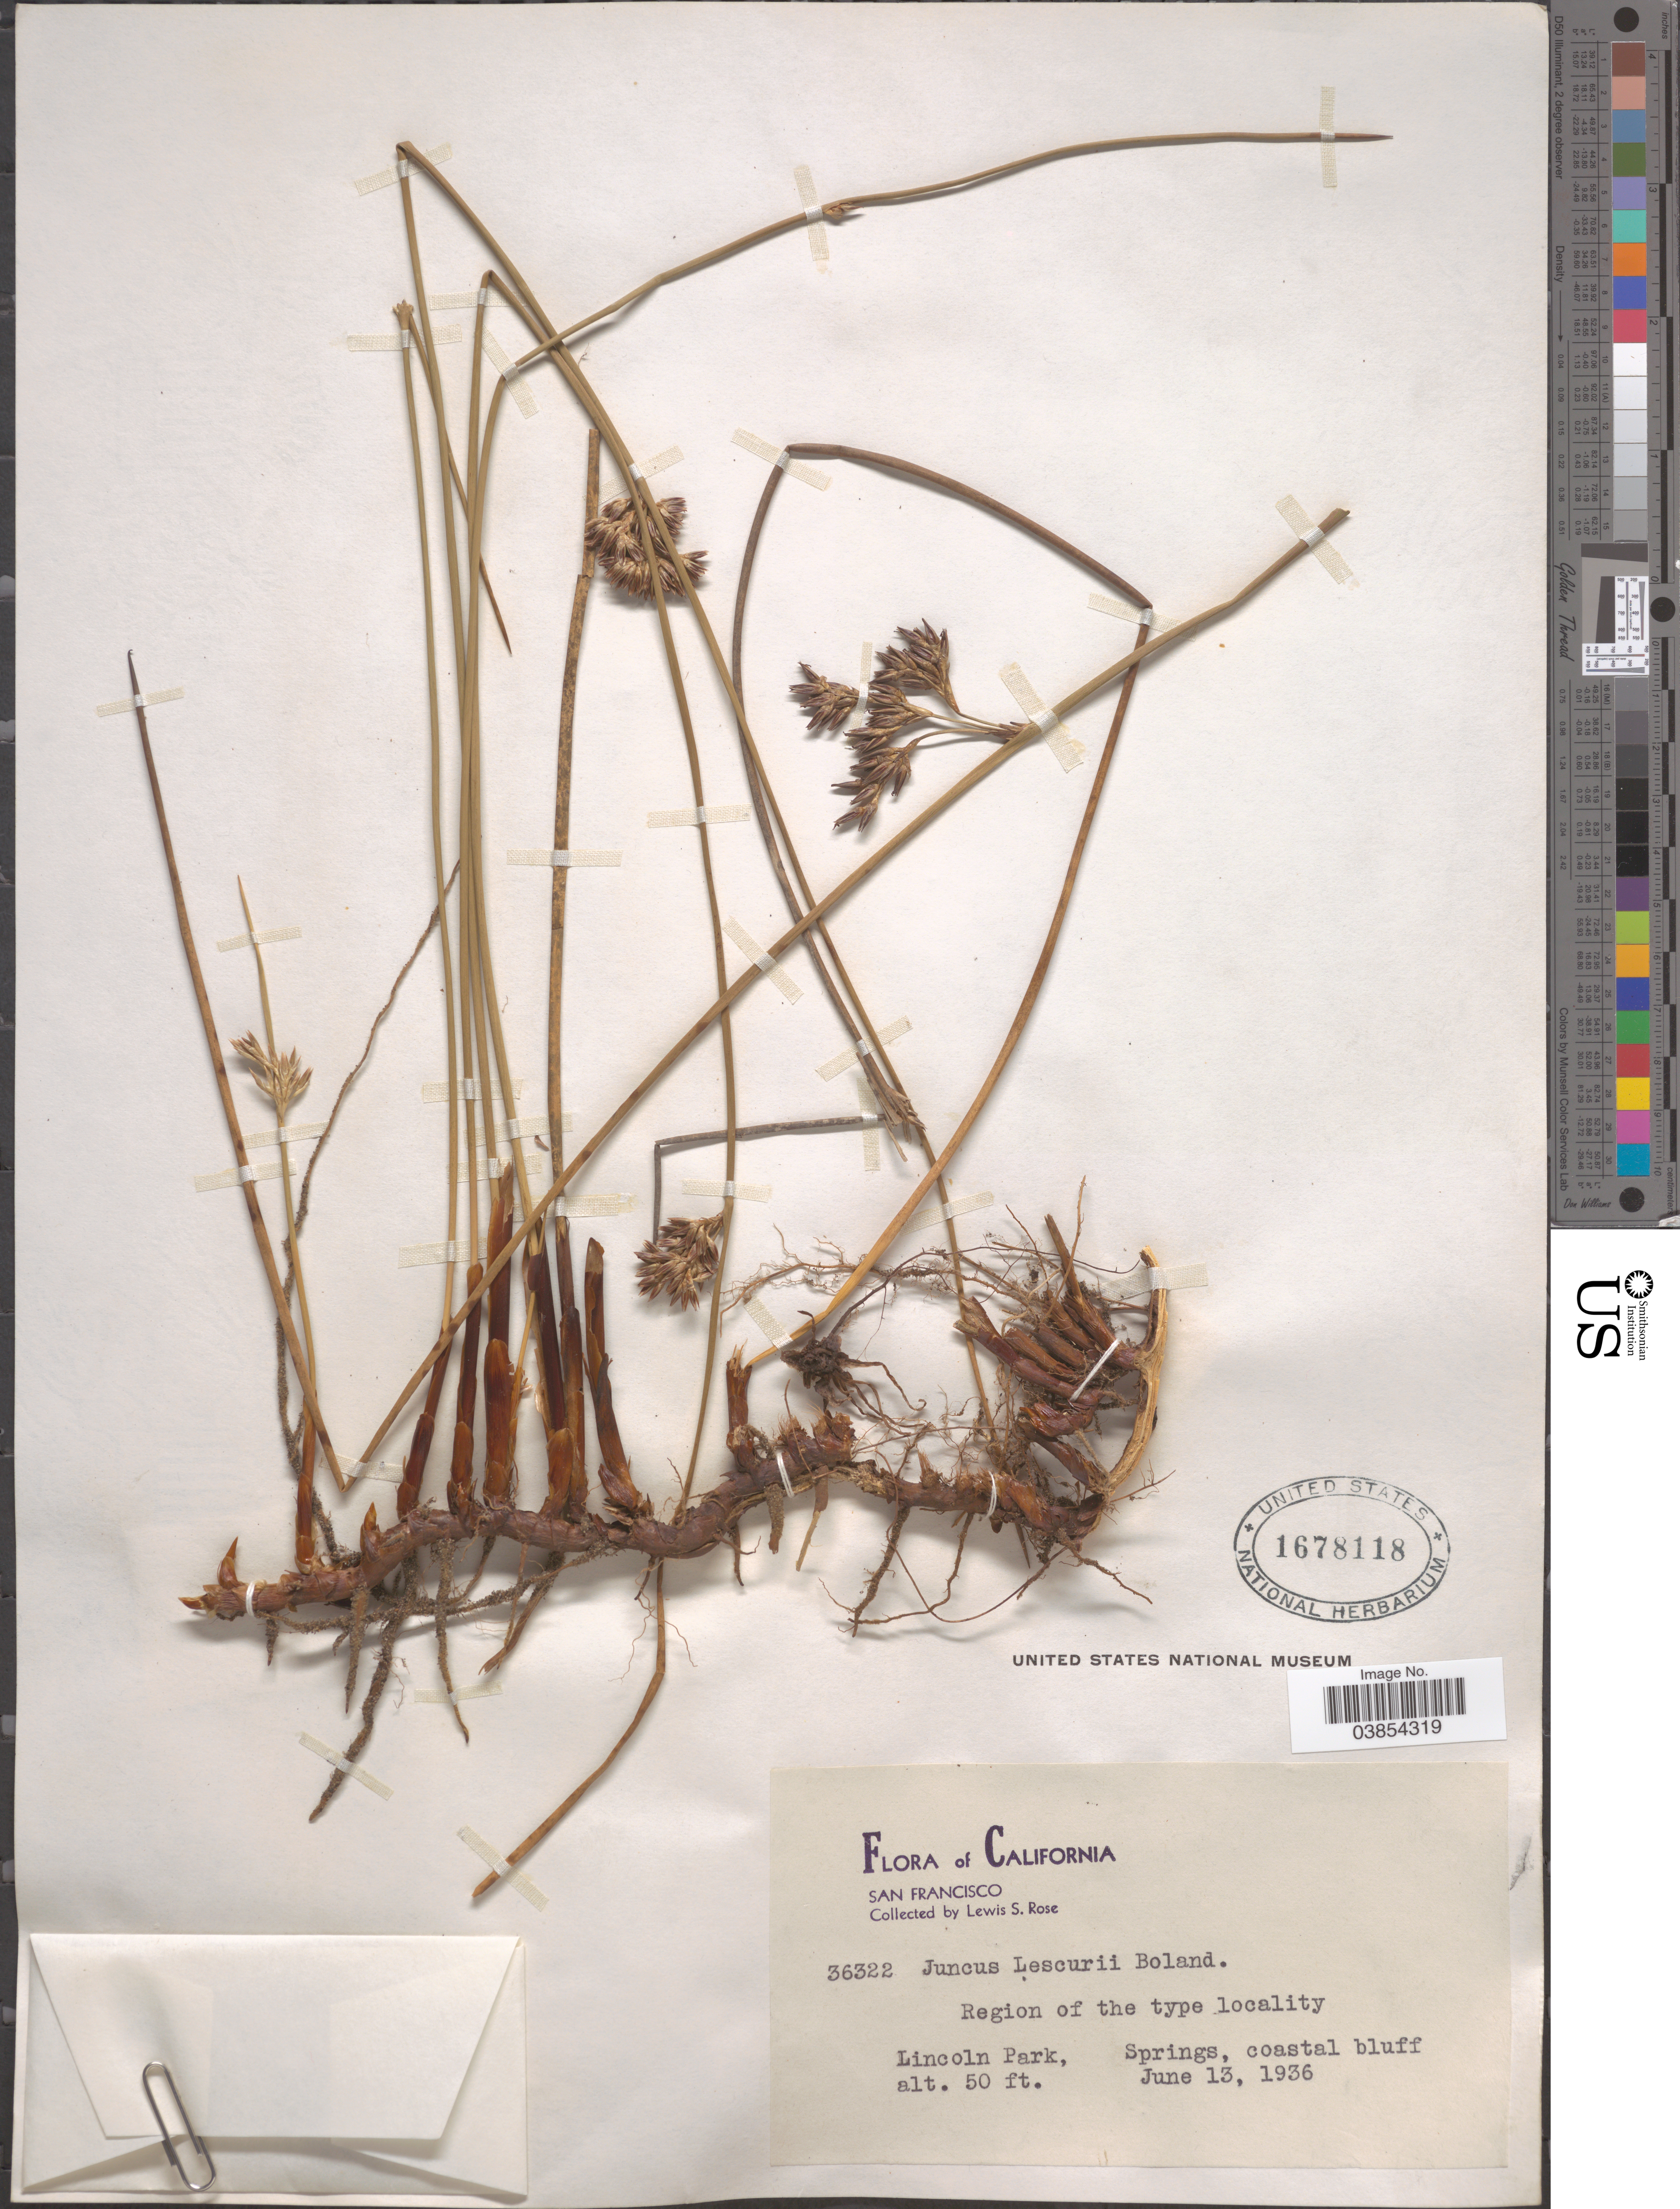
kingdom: Plantae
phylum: Tracheophyta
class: Liliopsida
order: Poales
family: Juncaceae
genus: Juncus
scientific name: Juncus lesueurii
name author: Bol.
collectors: L. S. Rose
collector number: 36322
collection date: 1936-06-13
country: United States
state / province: California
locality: Region of the type locality. Lincoln Park, Springs, coastal bluff.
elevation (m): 15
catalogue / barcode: US 1678118